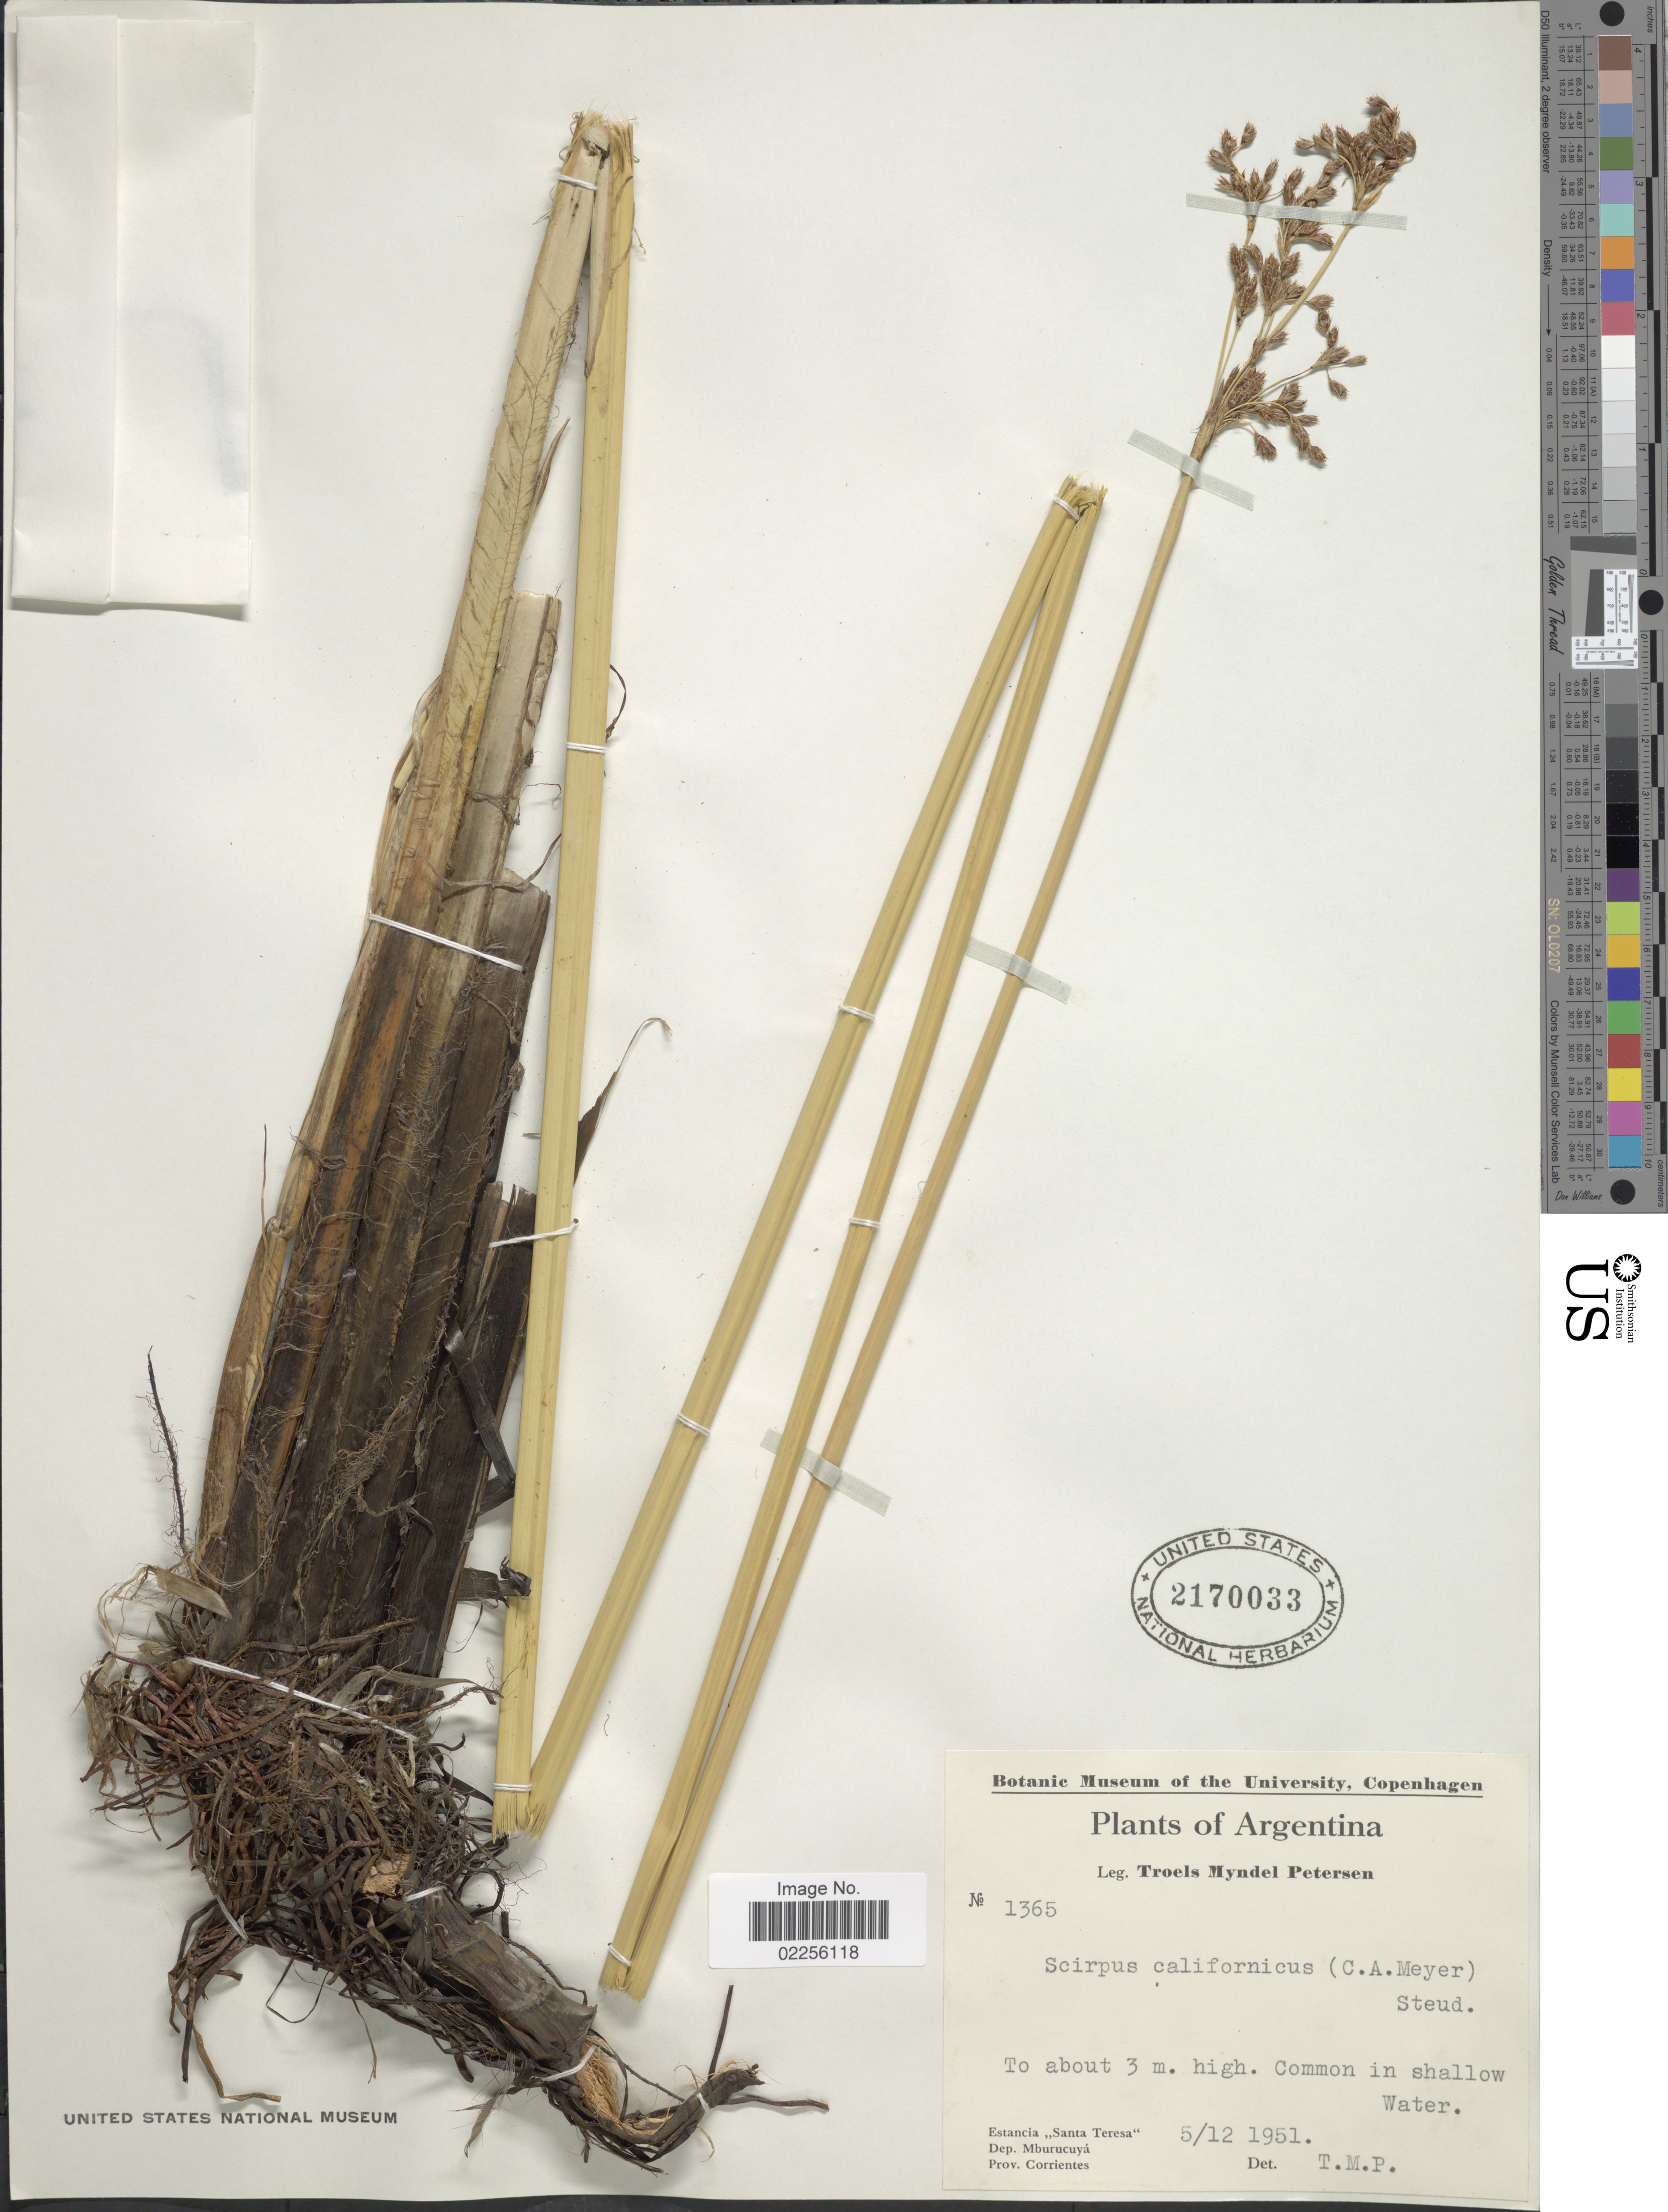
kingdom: Plantae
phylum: Tracheophyta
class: Liliopsida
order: Poales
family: Cyperaceae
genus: Schoenoplectus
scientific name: Schoenoplectus californicus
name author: (C.A. Mey.) Soják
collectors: T. M. Petersen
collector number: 1365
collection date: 1951-12-05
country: Argentina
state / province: Corrientes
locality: Estancia ,,Santa Teresa', Dep. Mburucuyá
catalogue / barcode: US 2170033